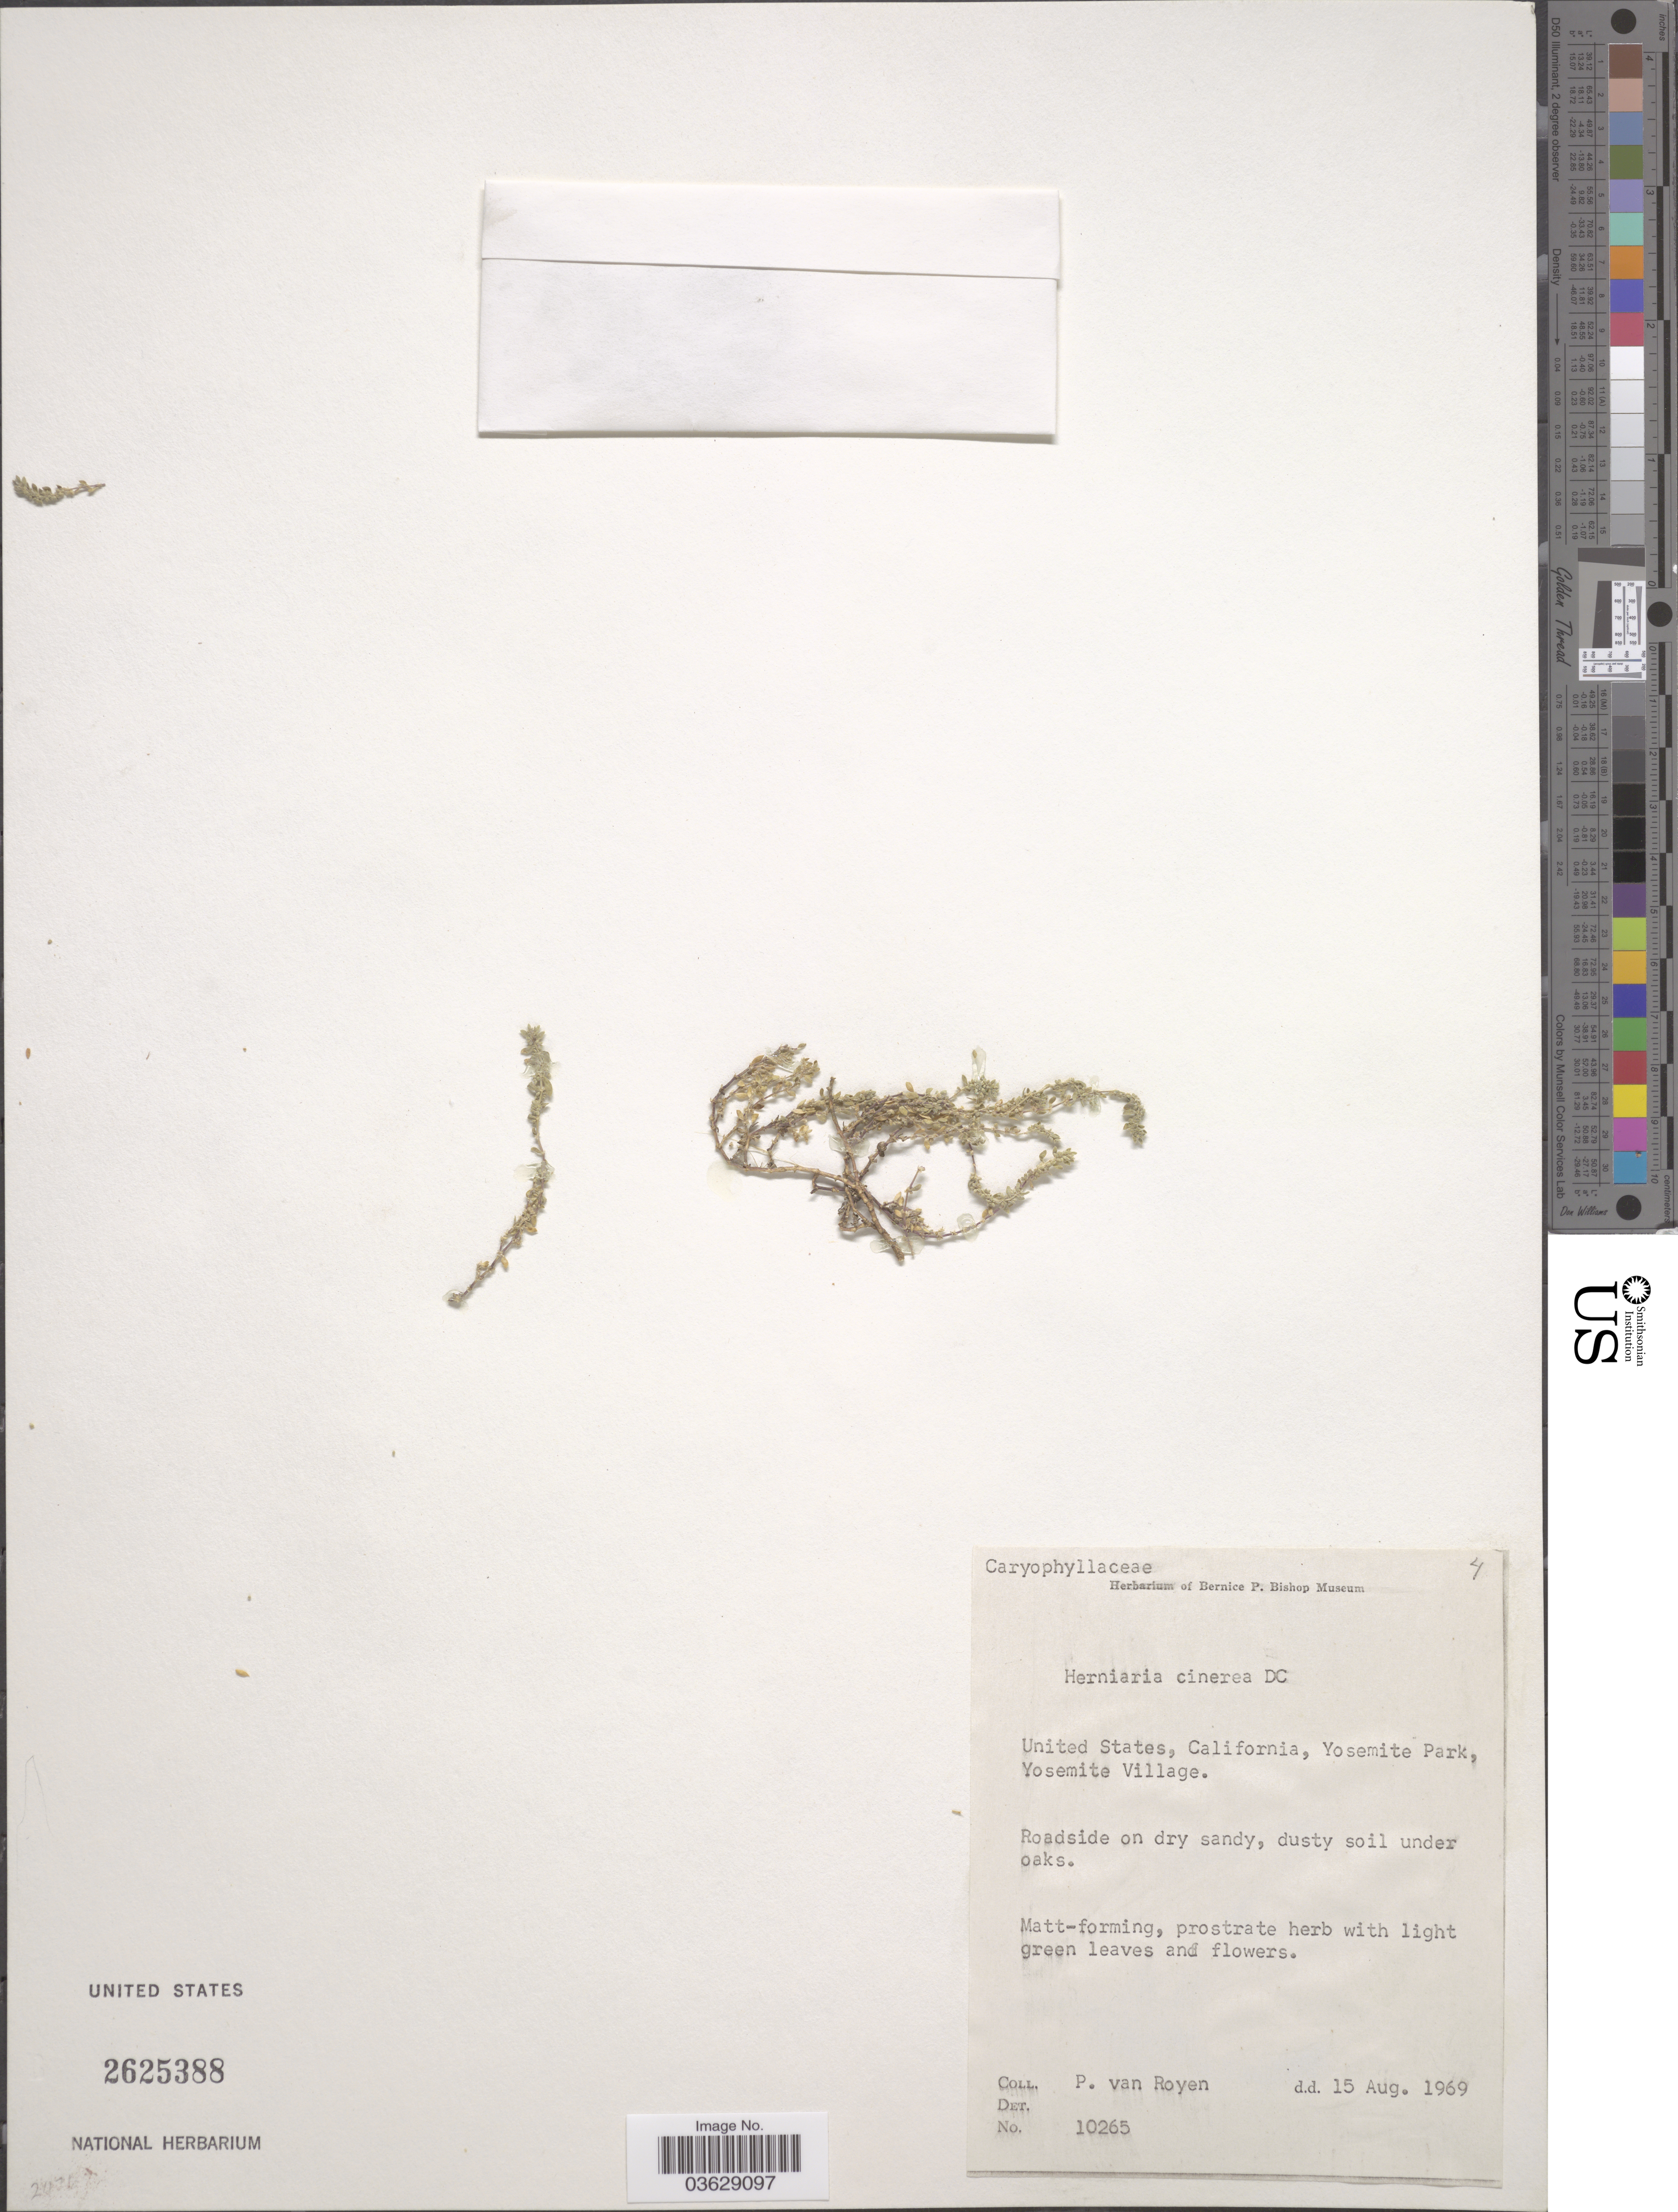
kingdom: Plantae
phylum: Tracheophyta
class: Magnoliopsida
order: Caryophyllales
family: Caryophyllaceae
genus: Herniaria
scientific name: Herniaria cinerea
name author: DC.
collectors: P. van Royen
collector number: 10265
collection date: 1969-08-15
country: United States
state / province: California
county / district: Mariposa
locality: Yosemite Park, Yosemite Village.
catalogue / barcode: US 2625388